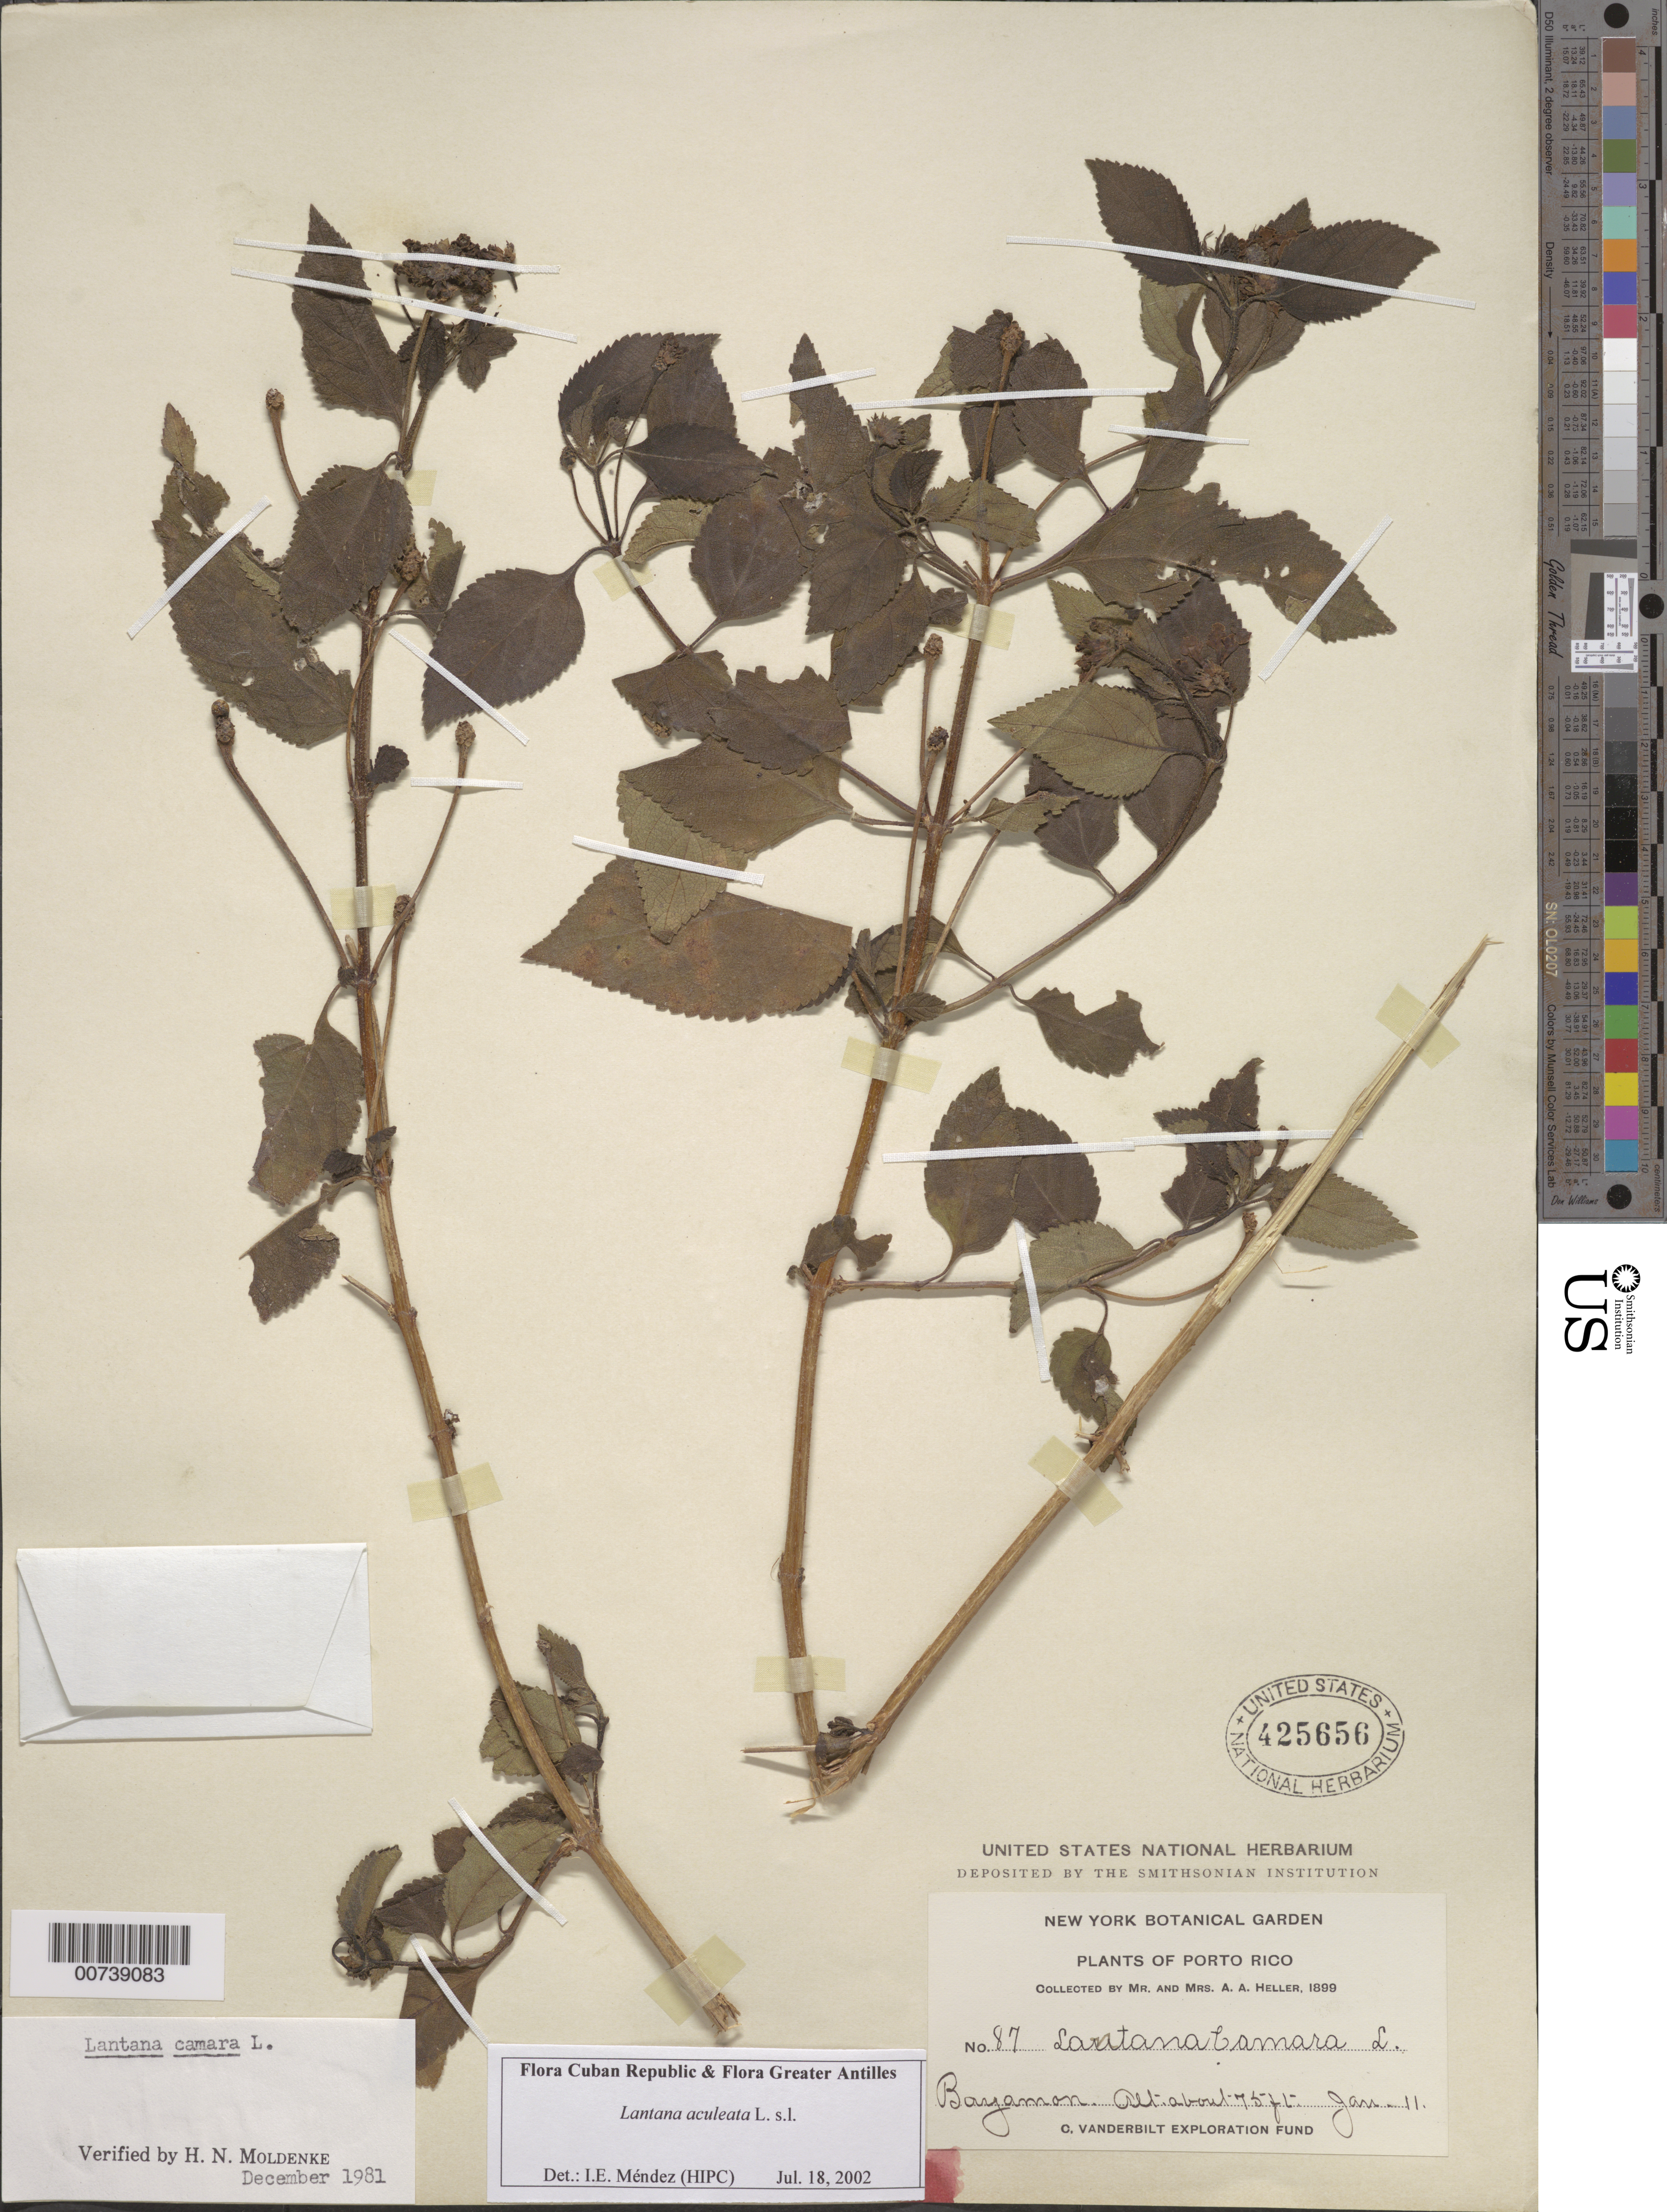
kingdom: Plantae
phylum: Tracheophyta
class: Magnoliopsida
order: Lamiales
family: Verbenaceae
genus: Lantana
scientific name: Lantana x aculeata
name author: L.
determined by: Méndez, Isidro E., (HIPC)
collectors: A. A. Heller & E. G. Heller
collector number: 87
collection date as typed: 11 Jan 1899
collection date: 1899-01-11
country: Puerto Rico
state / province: Bayamón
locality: Bayamon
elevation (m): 23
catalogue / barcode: US 425656